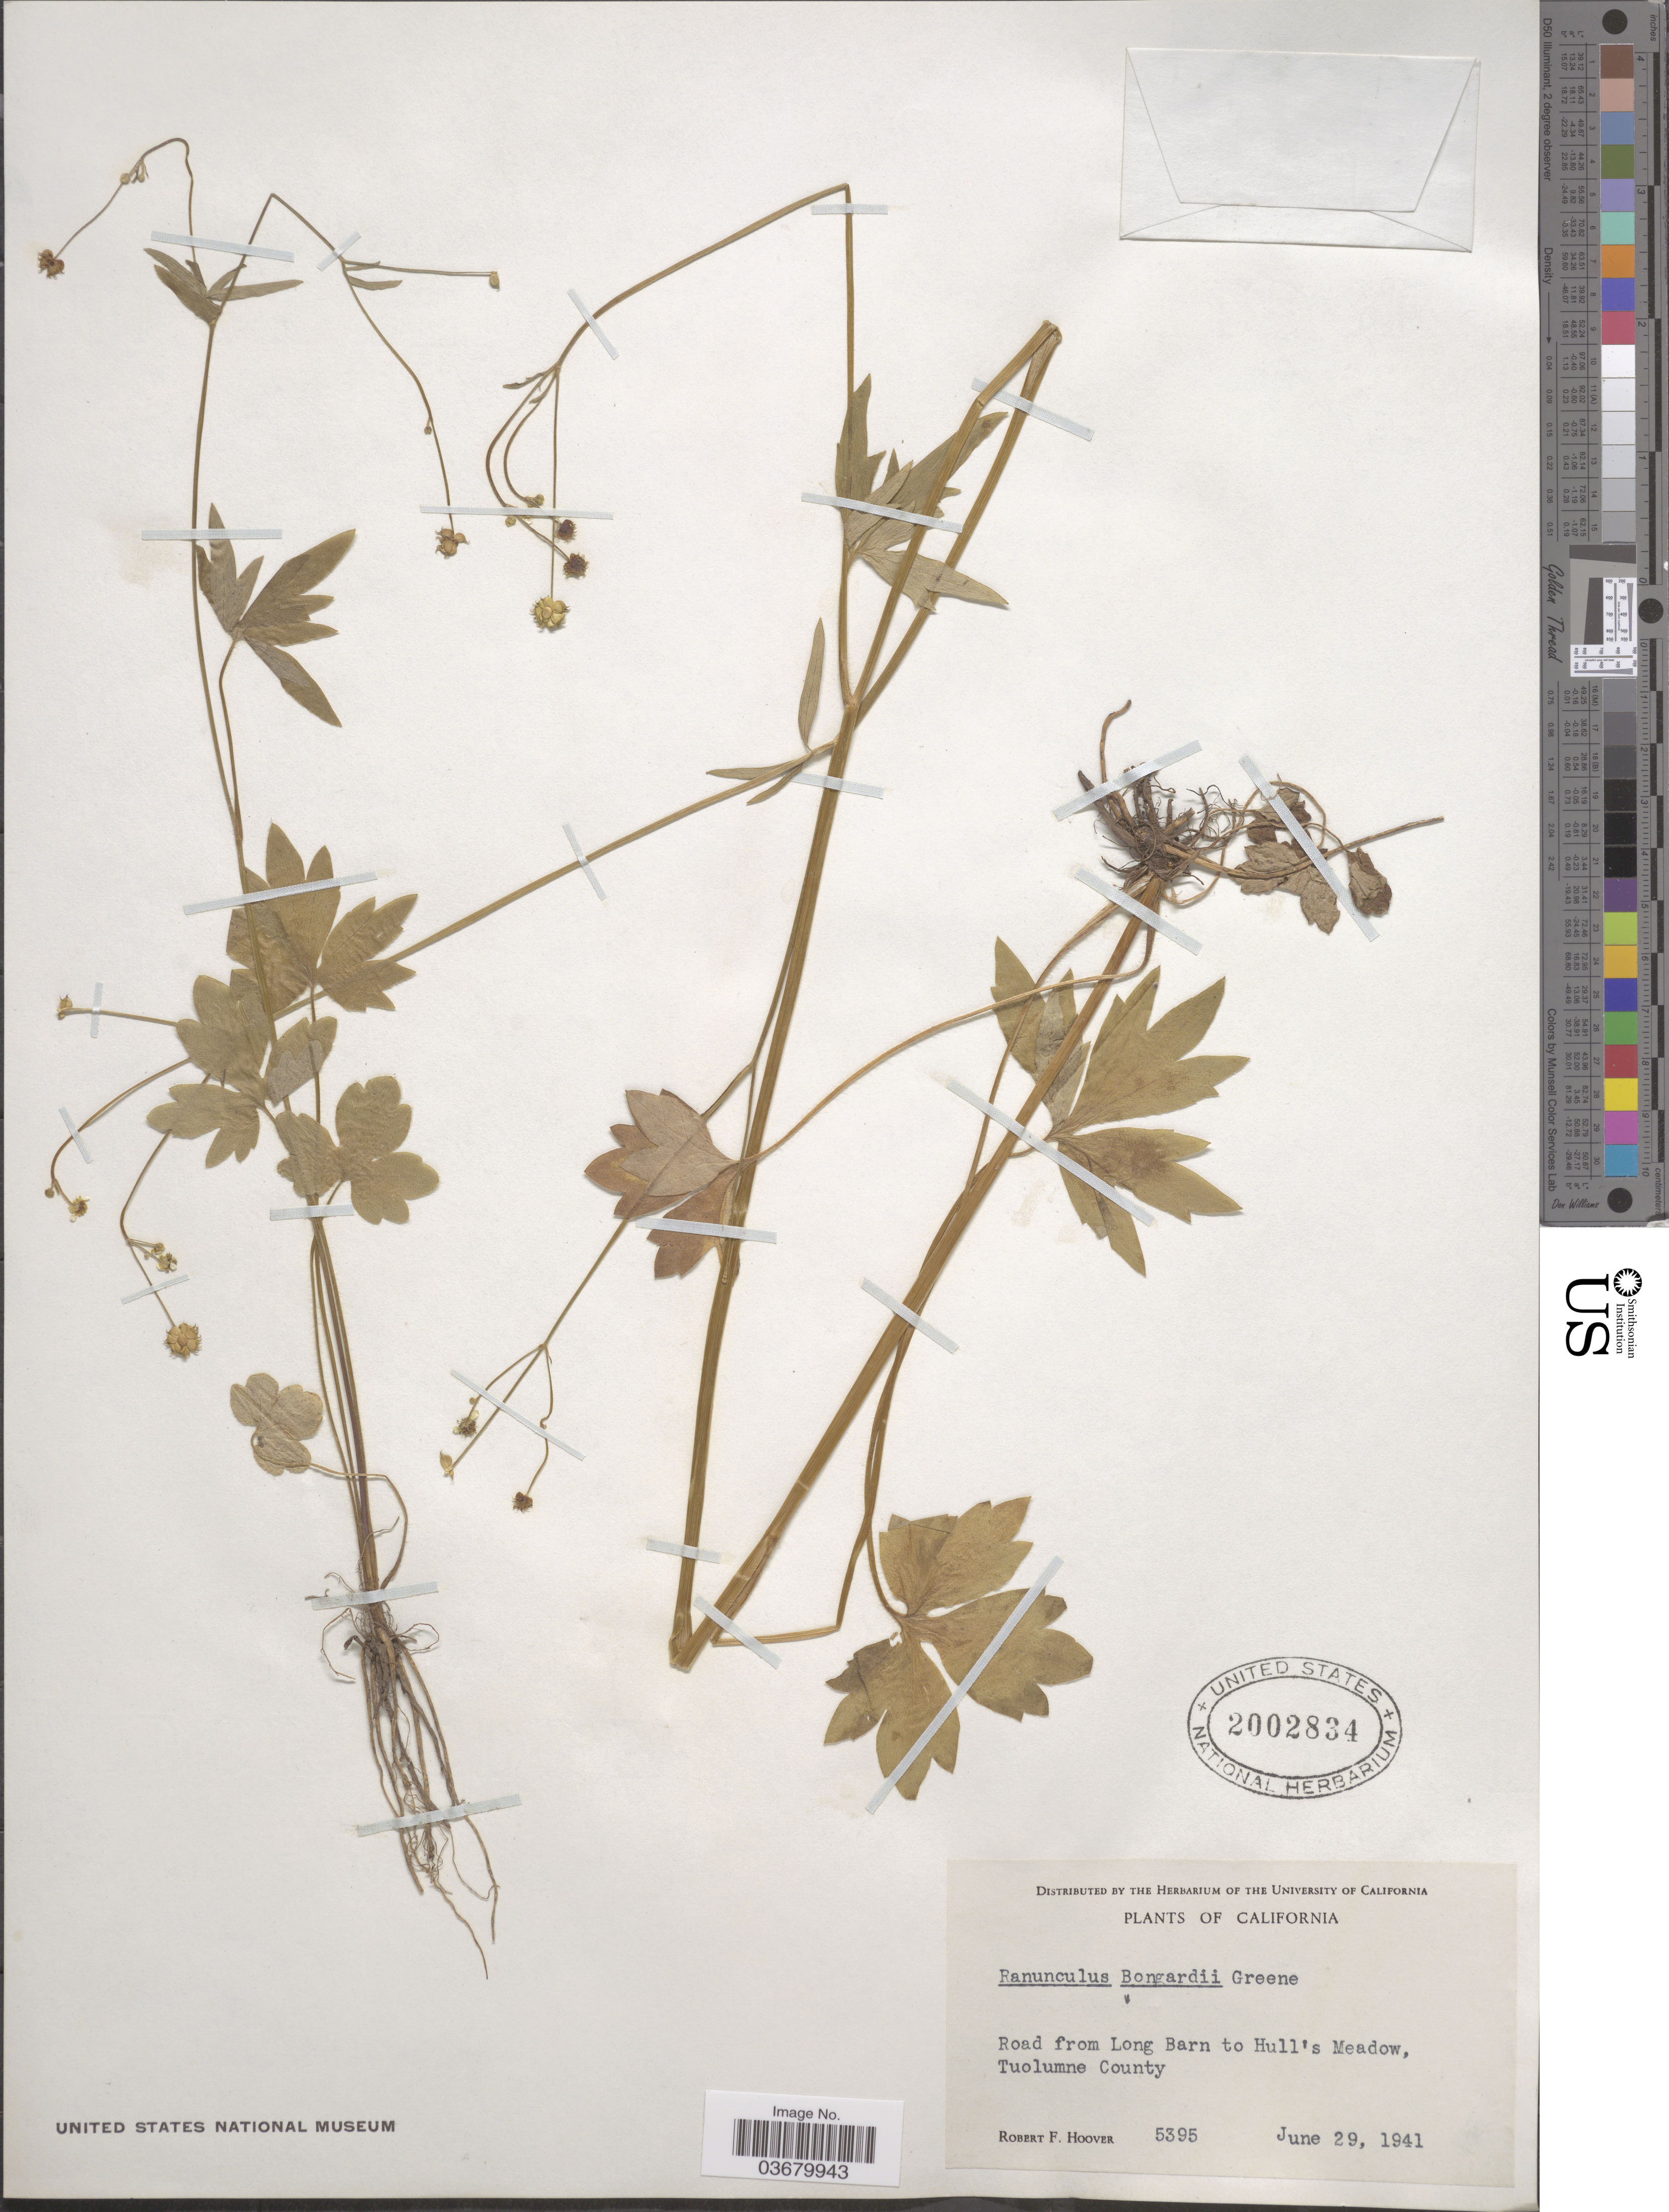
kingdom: Plantae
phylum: Tracheophyta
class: Magnoliopsida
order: Ranunculales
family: Ranunculaceae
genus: Ranunculus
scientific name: Ranunculus bongardii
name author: Greene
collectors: R. F. Hoover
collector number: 5395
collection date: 1941-06-29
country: United States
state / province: California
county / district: Tuolumne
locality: Road from Long Barn to Hull's Meadow, Tuolumne County.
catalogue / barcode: US 2002834